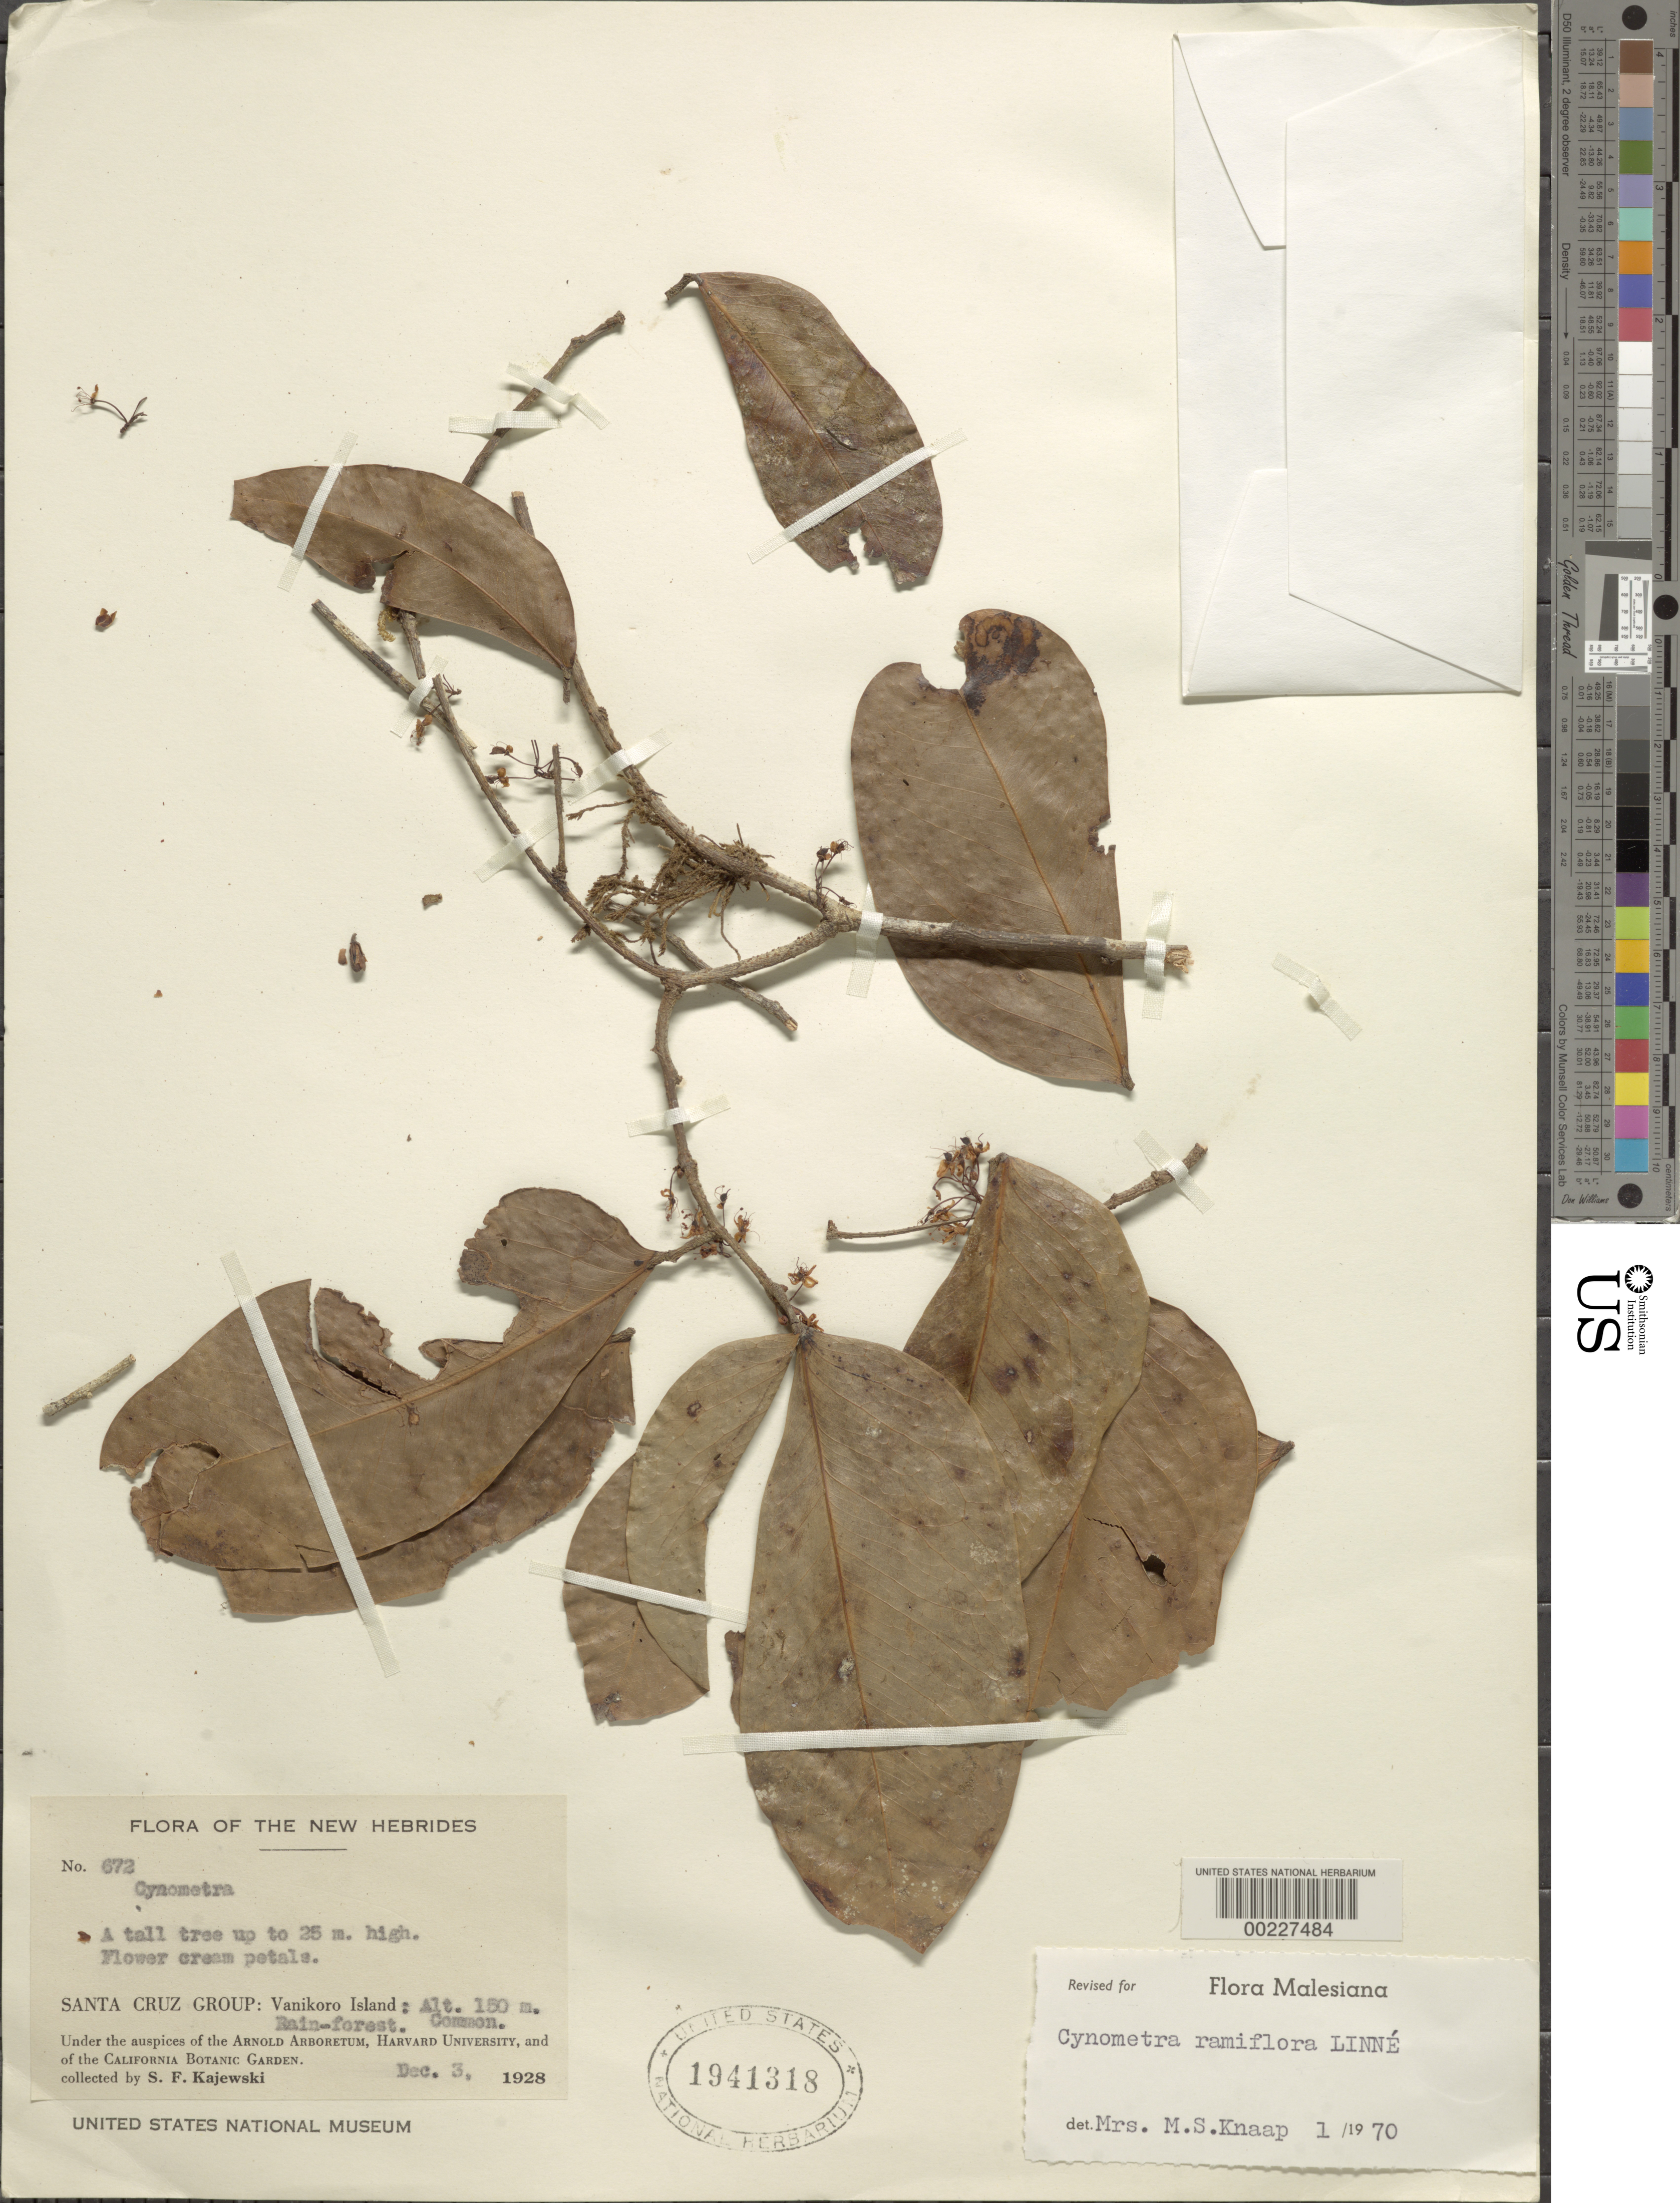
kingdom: Plantae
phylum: Tracheophyta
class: Magnoliopsida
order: Fabales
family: Fabaceae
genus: Cynometra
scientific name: Cynometra ramiflora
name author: L.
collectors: S. Kajewski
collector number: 672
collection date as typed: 03 Dec 1928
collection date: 1928-12-03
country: Solomon Islands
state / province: Temotu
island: Vanikolo [Vanikoro]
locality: Vanikoro island [Santa Cruz Is.]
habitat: Rain forest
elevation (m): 150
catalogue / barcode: US 1941318